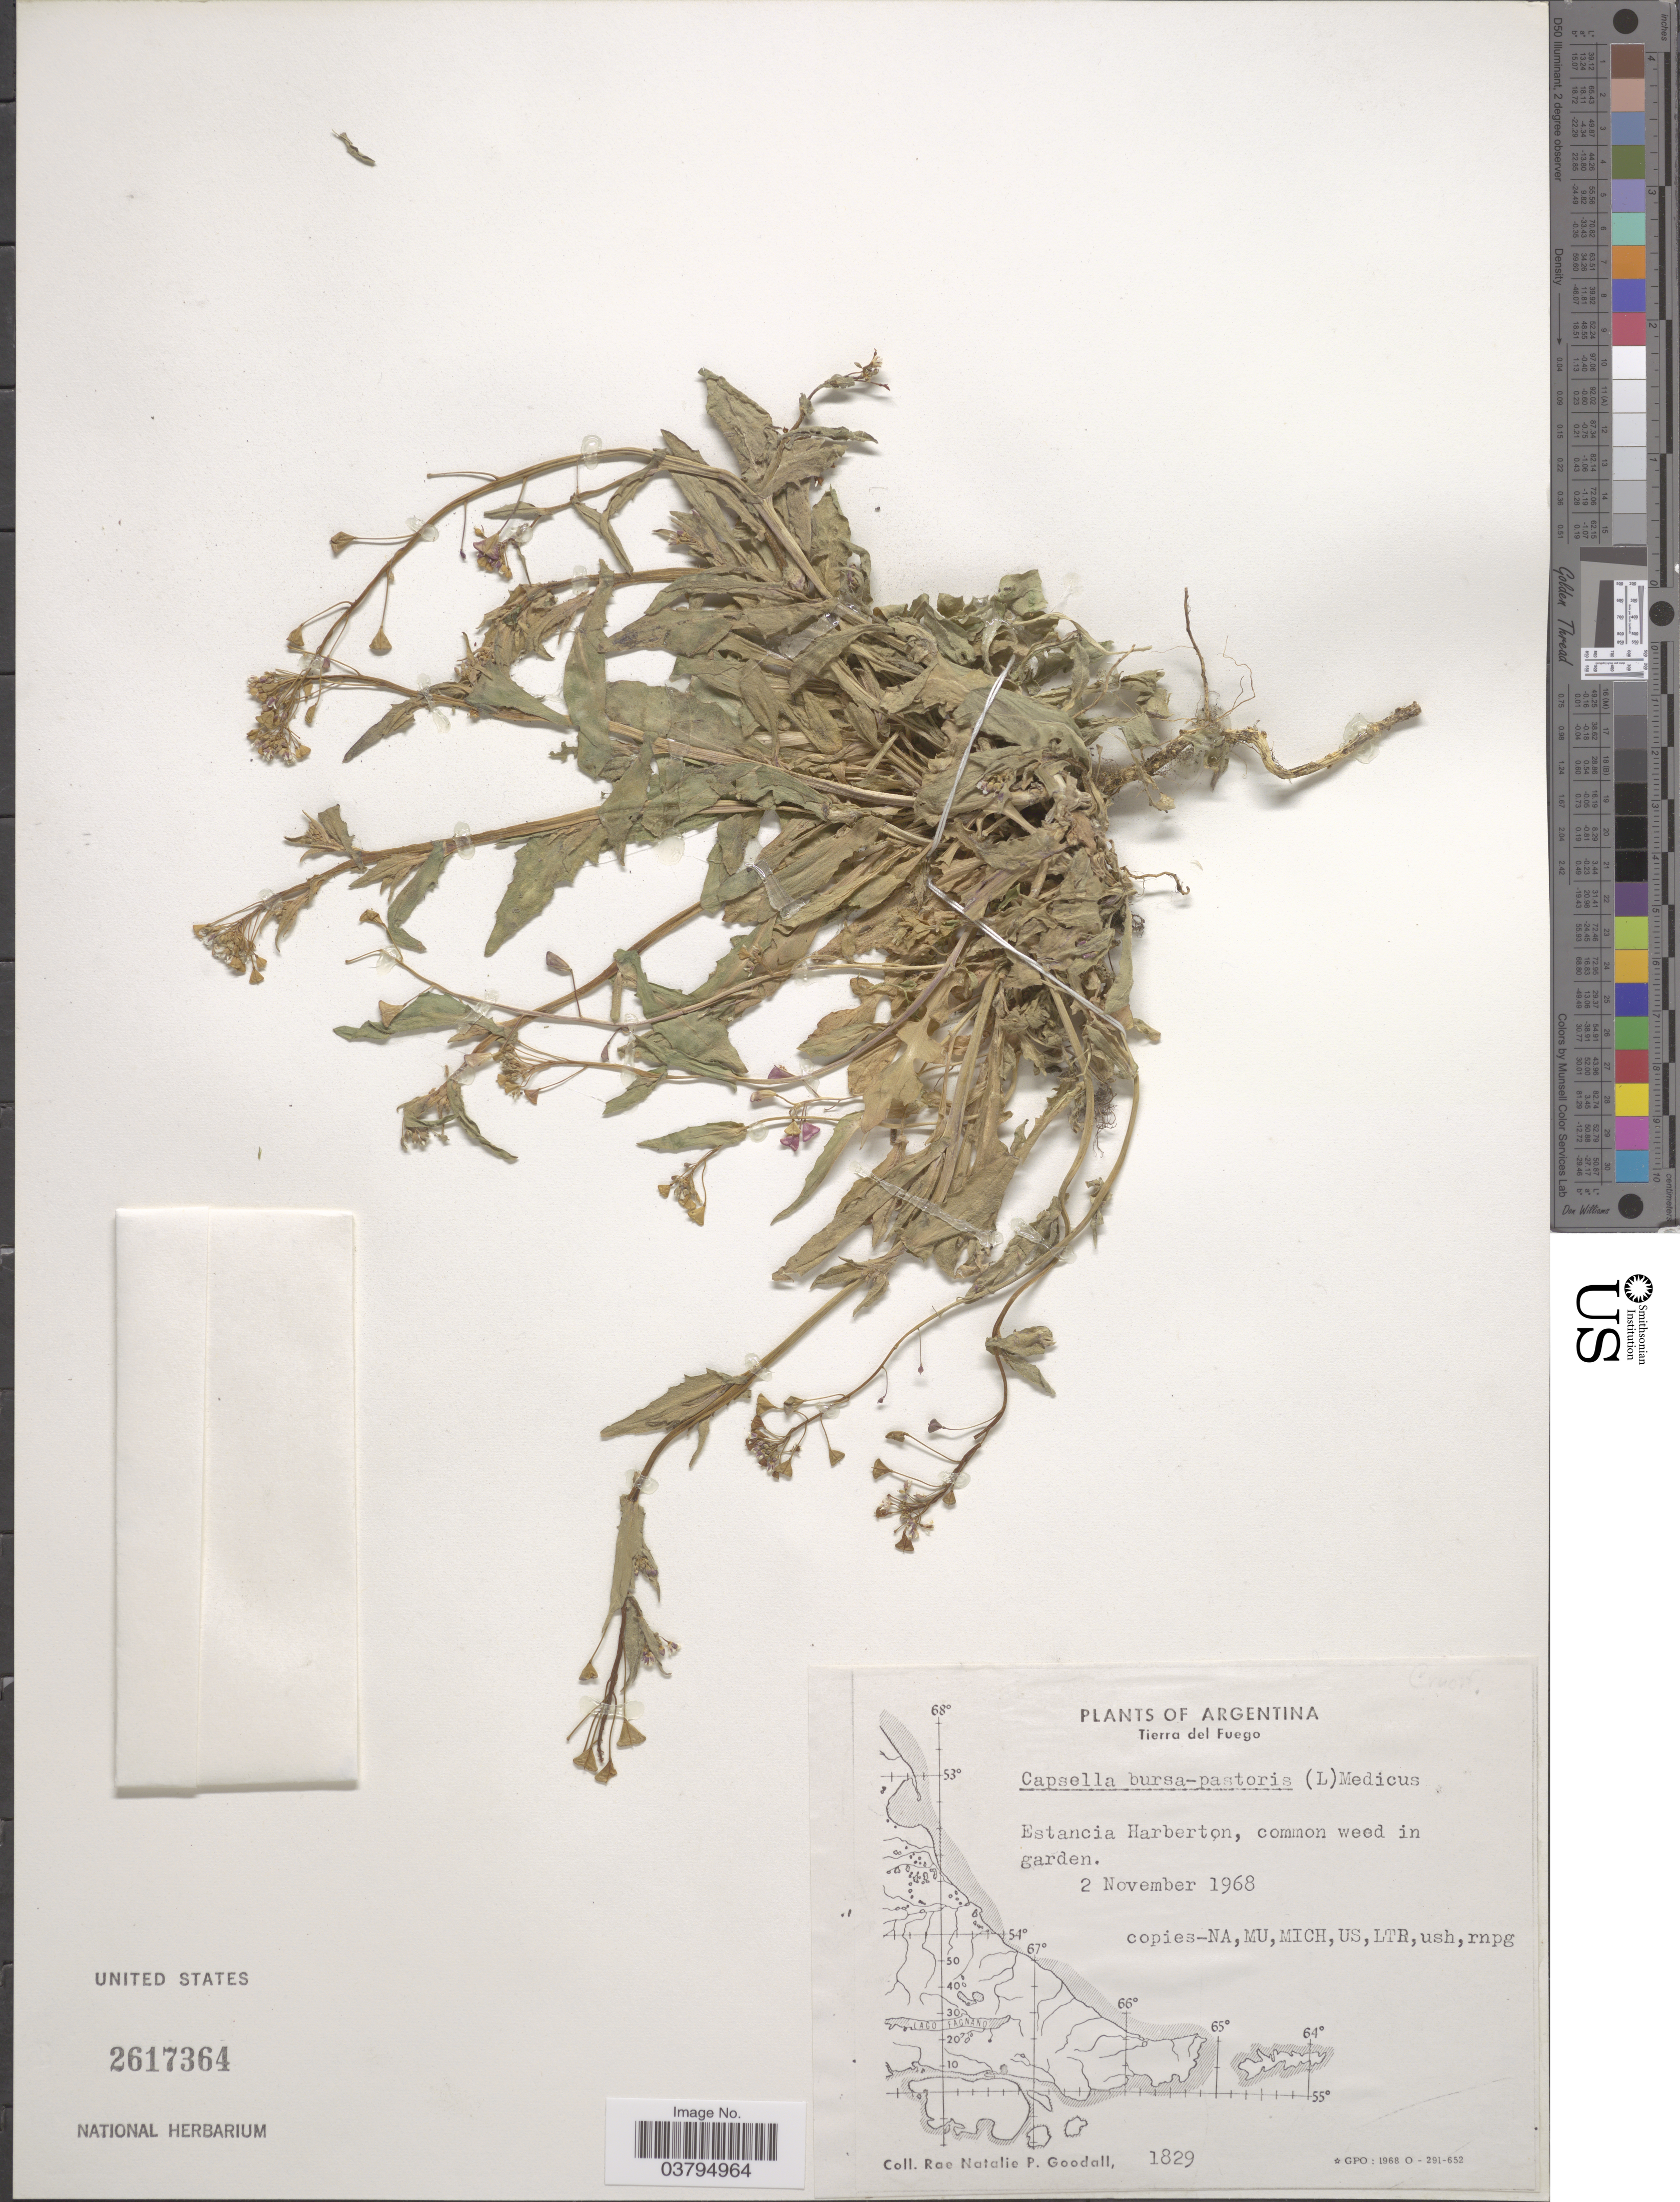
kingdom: Plantae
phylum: Tracheophyta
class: Magnoliopsida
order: Brassicales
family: Brassicaceae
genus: Capsella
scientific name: Capsella bursa-pastoris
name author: (L.) Medik.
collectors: R. Goodall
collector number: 1829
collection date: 1968-11-02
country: Argentina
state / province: Tierra del Fuego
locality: Estancia Harberton.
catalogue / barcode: US 2617364